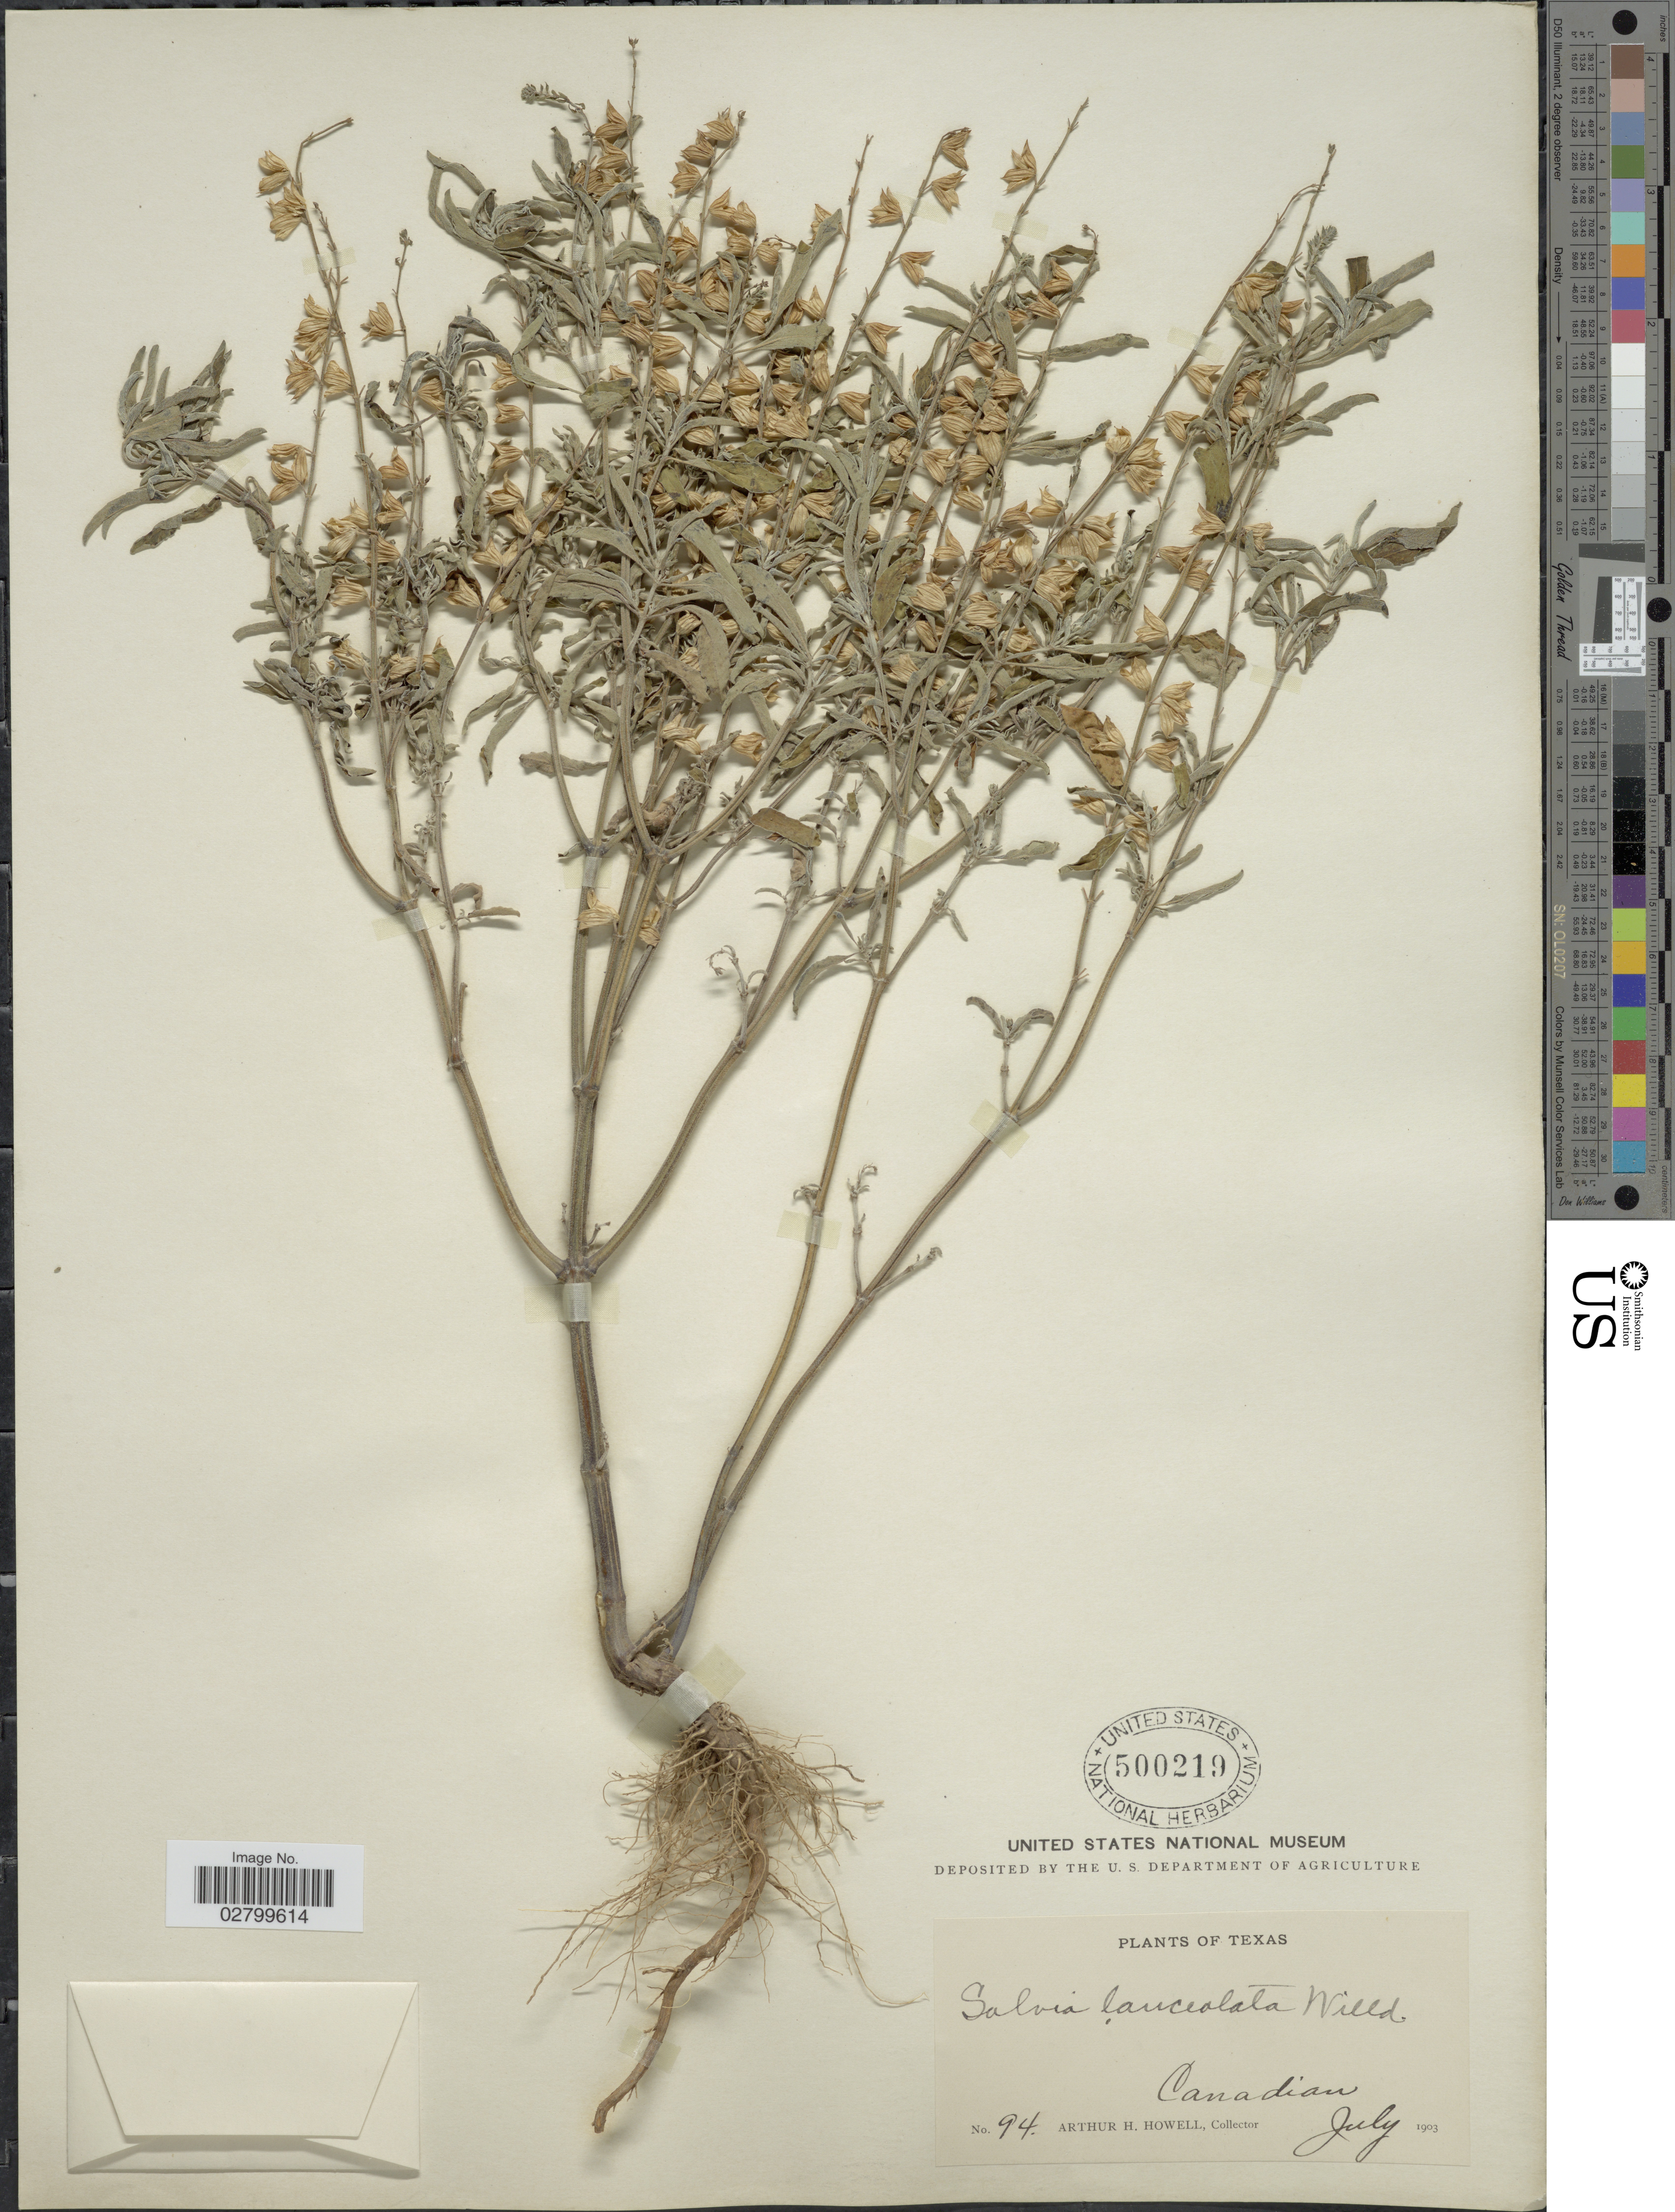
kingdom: Plantae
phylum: Tracheophyta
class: Magnoliopsida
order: Lamiales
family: Lamiaceae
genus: Salvia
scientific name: Salvia lanceolata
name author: Brouss.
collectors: A. H. Howell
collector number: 94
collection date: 1903-07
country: United States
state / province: Texas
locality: Canadian.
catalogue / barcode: US 500219